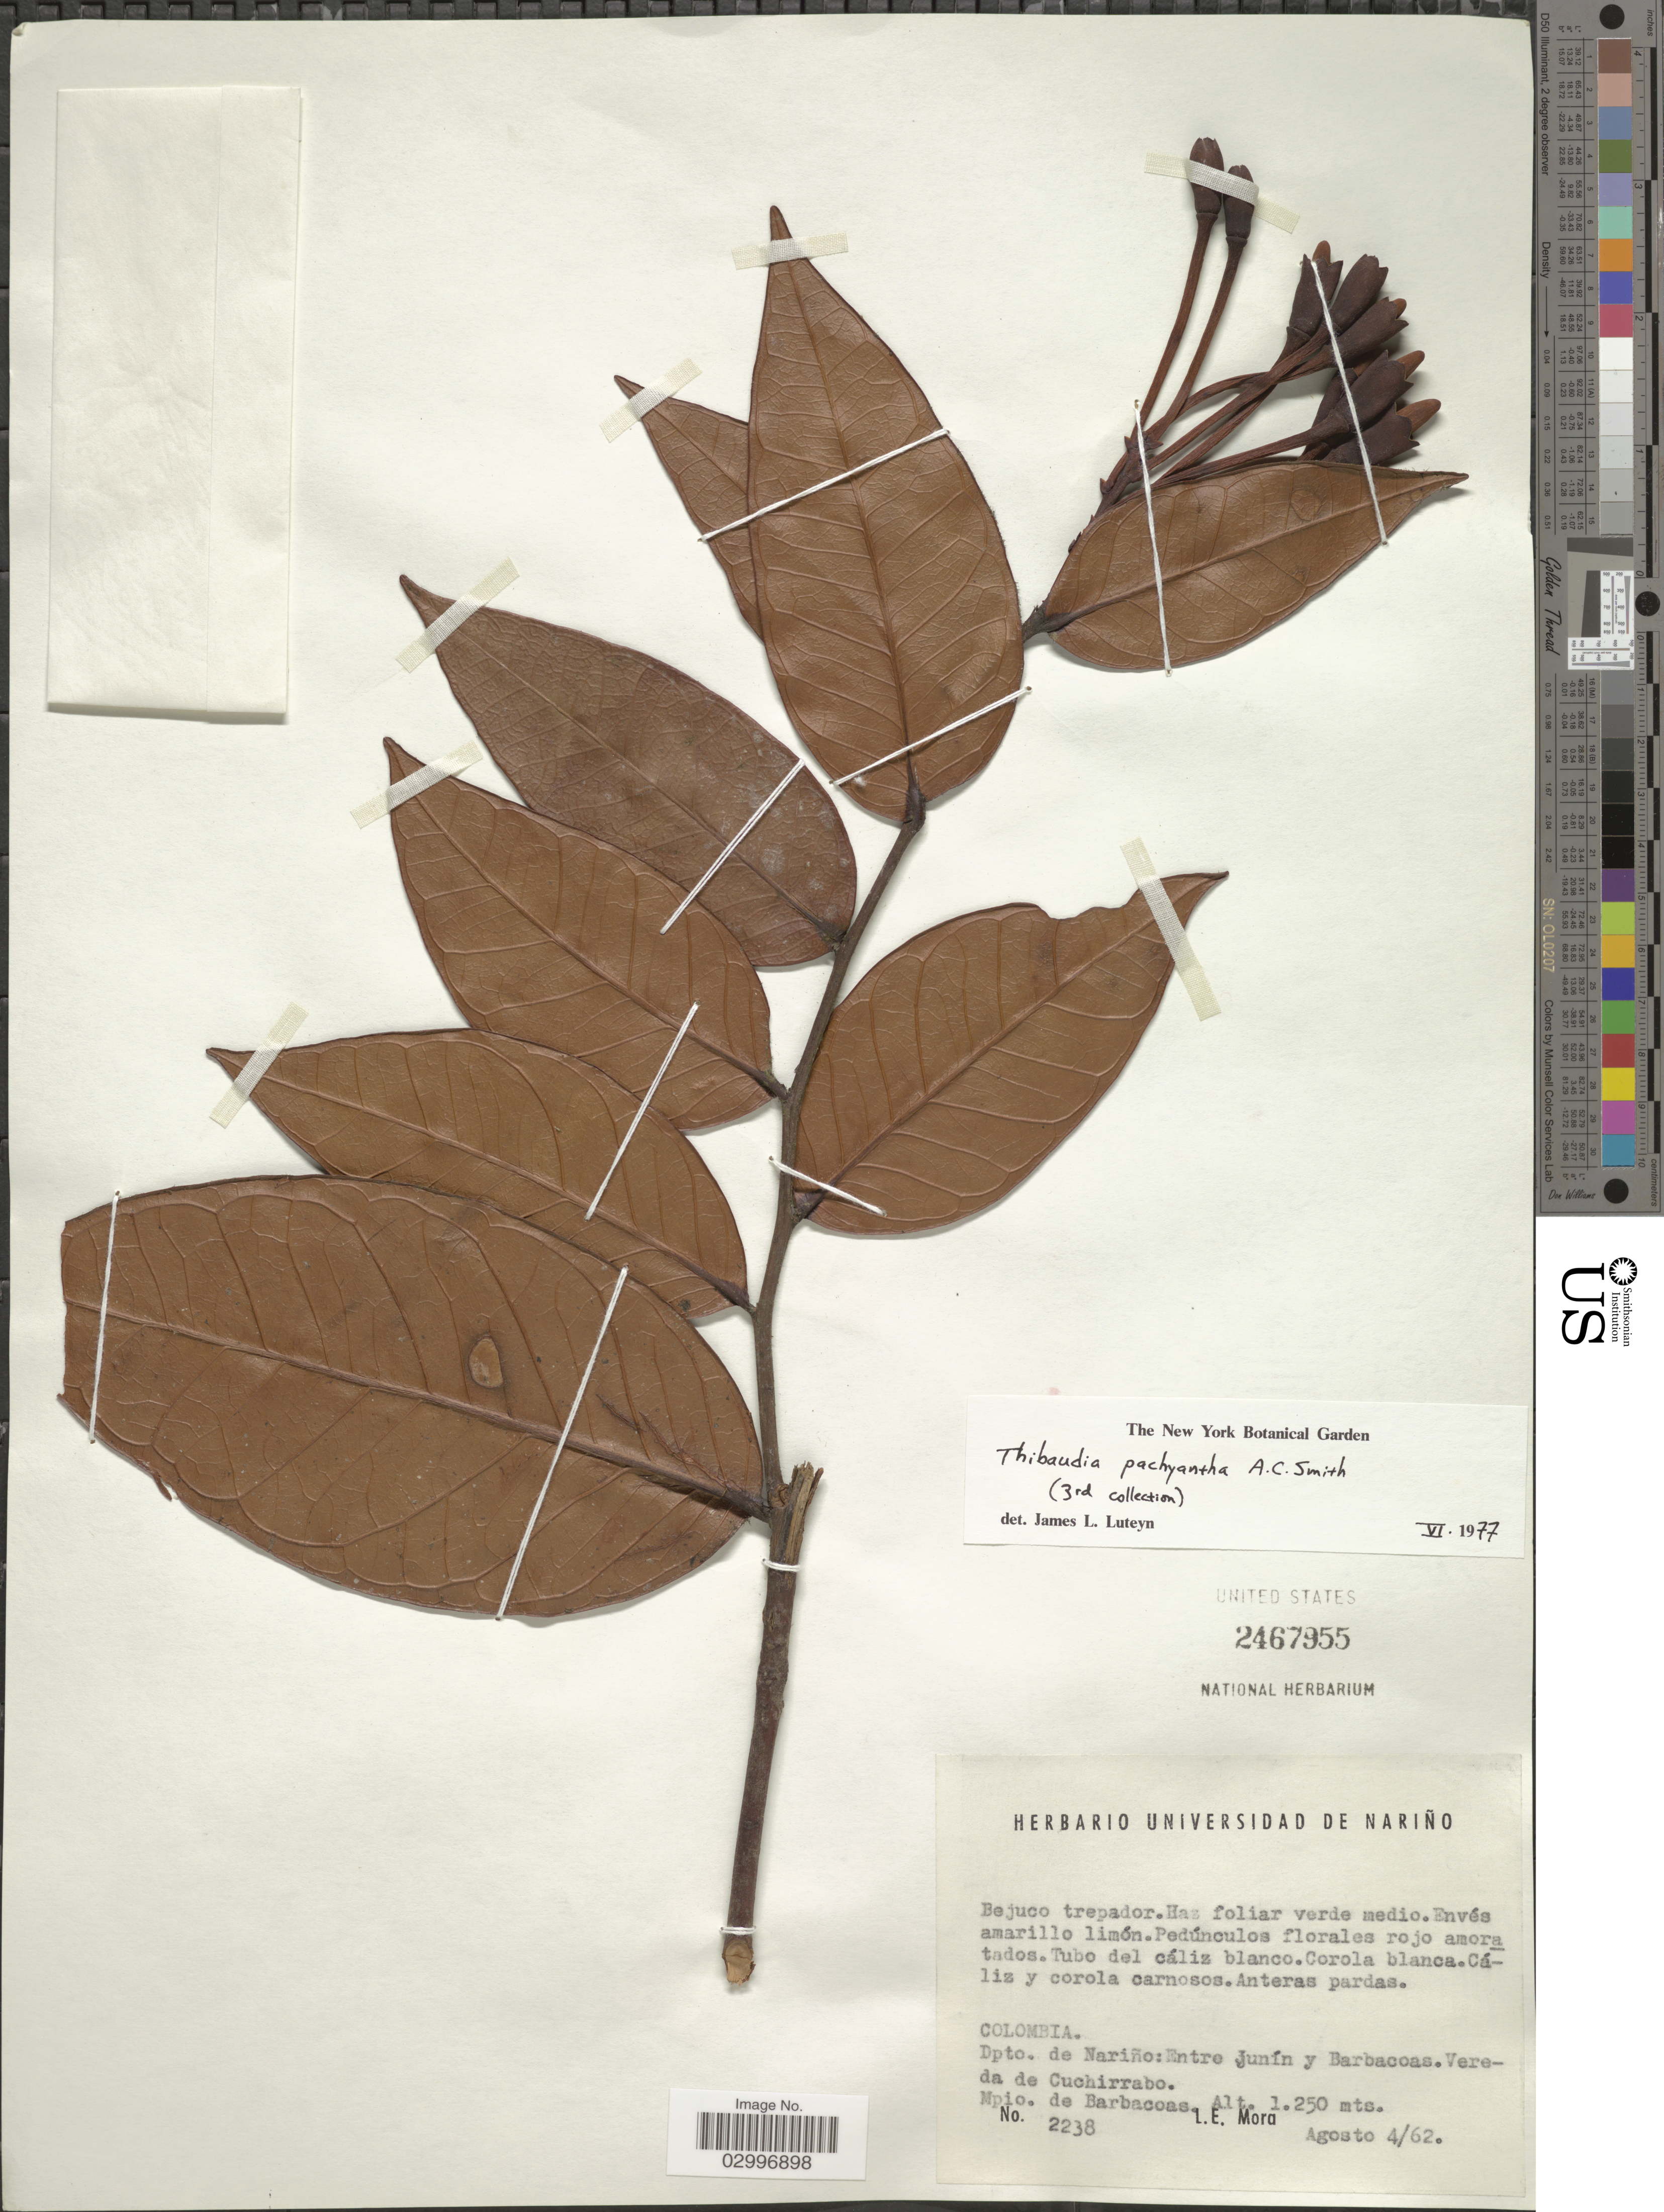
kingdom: Plantae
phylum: Tracheophyta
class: Magnoliopsida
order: Ericales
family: Ericaceae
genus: Thibaudia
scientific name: Thibaudia pachyantha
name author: A.C. Sm.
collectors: L. Mora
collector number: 2238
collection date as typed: Transcribed d/m/y: 4/8/62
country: Colombia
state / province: Nariño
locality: Dpto. de Nariño: Entre Junín y Barbacoas. Vereda de Cuchirrabo. Mpio. de Barbacoas.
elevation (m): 1250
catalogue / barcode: US 2467955